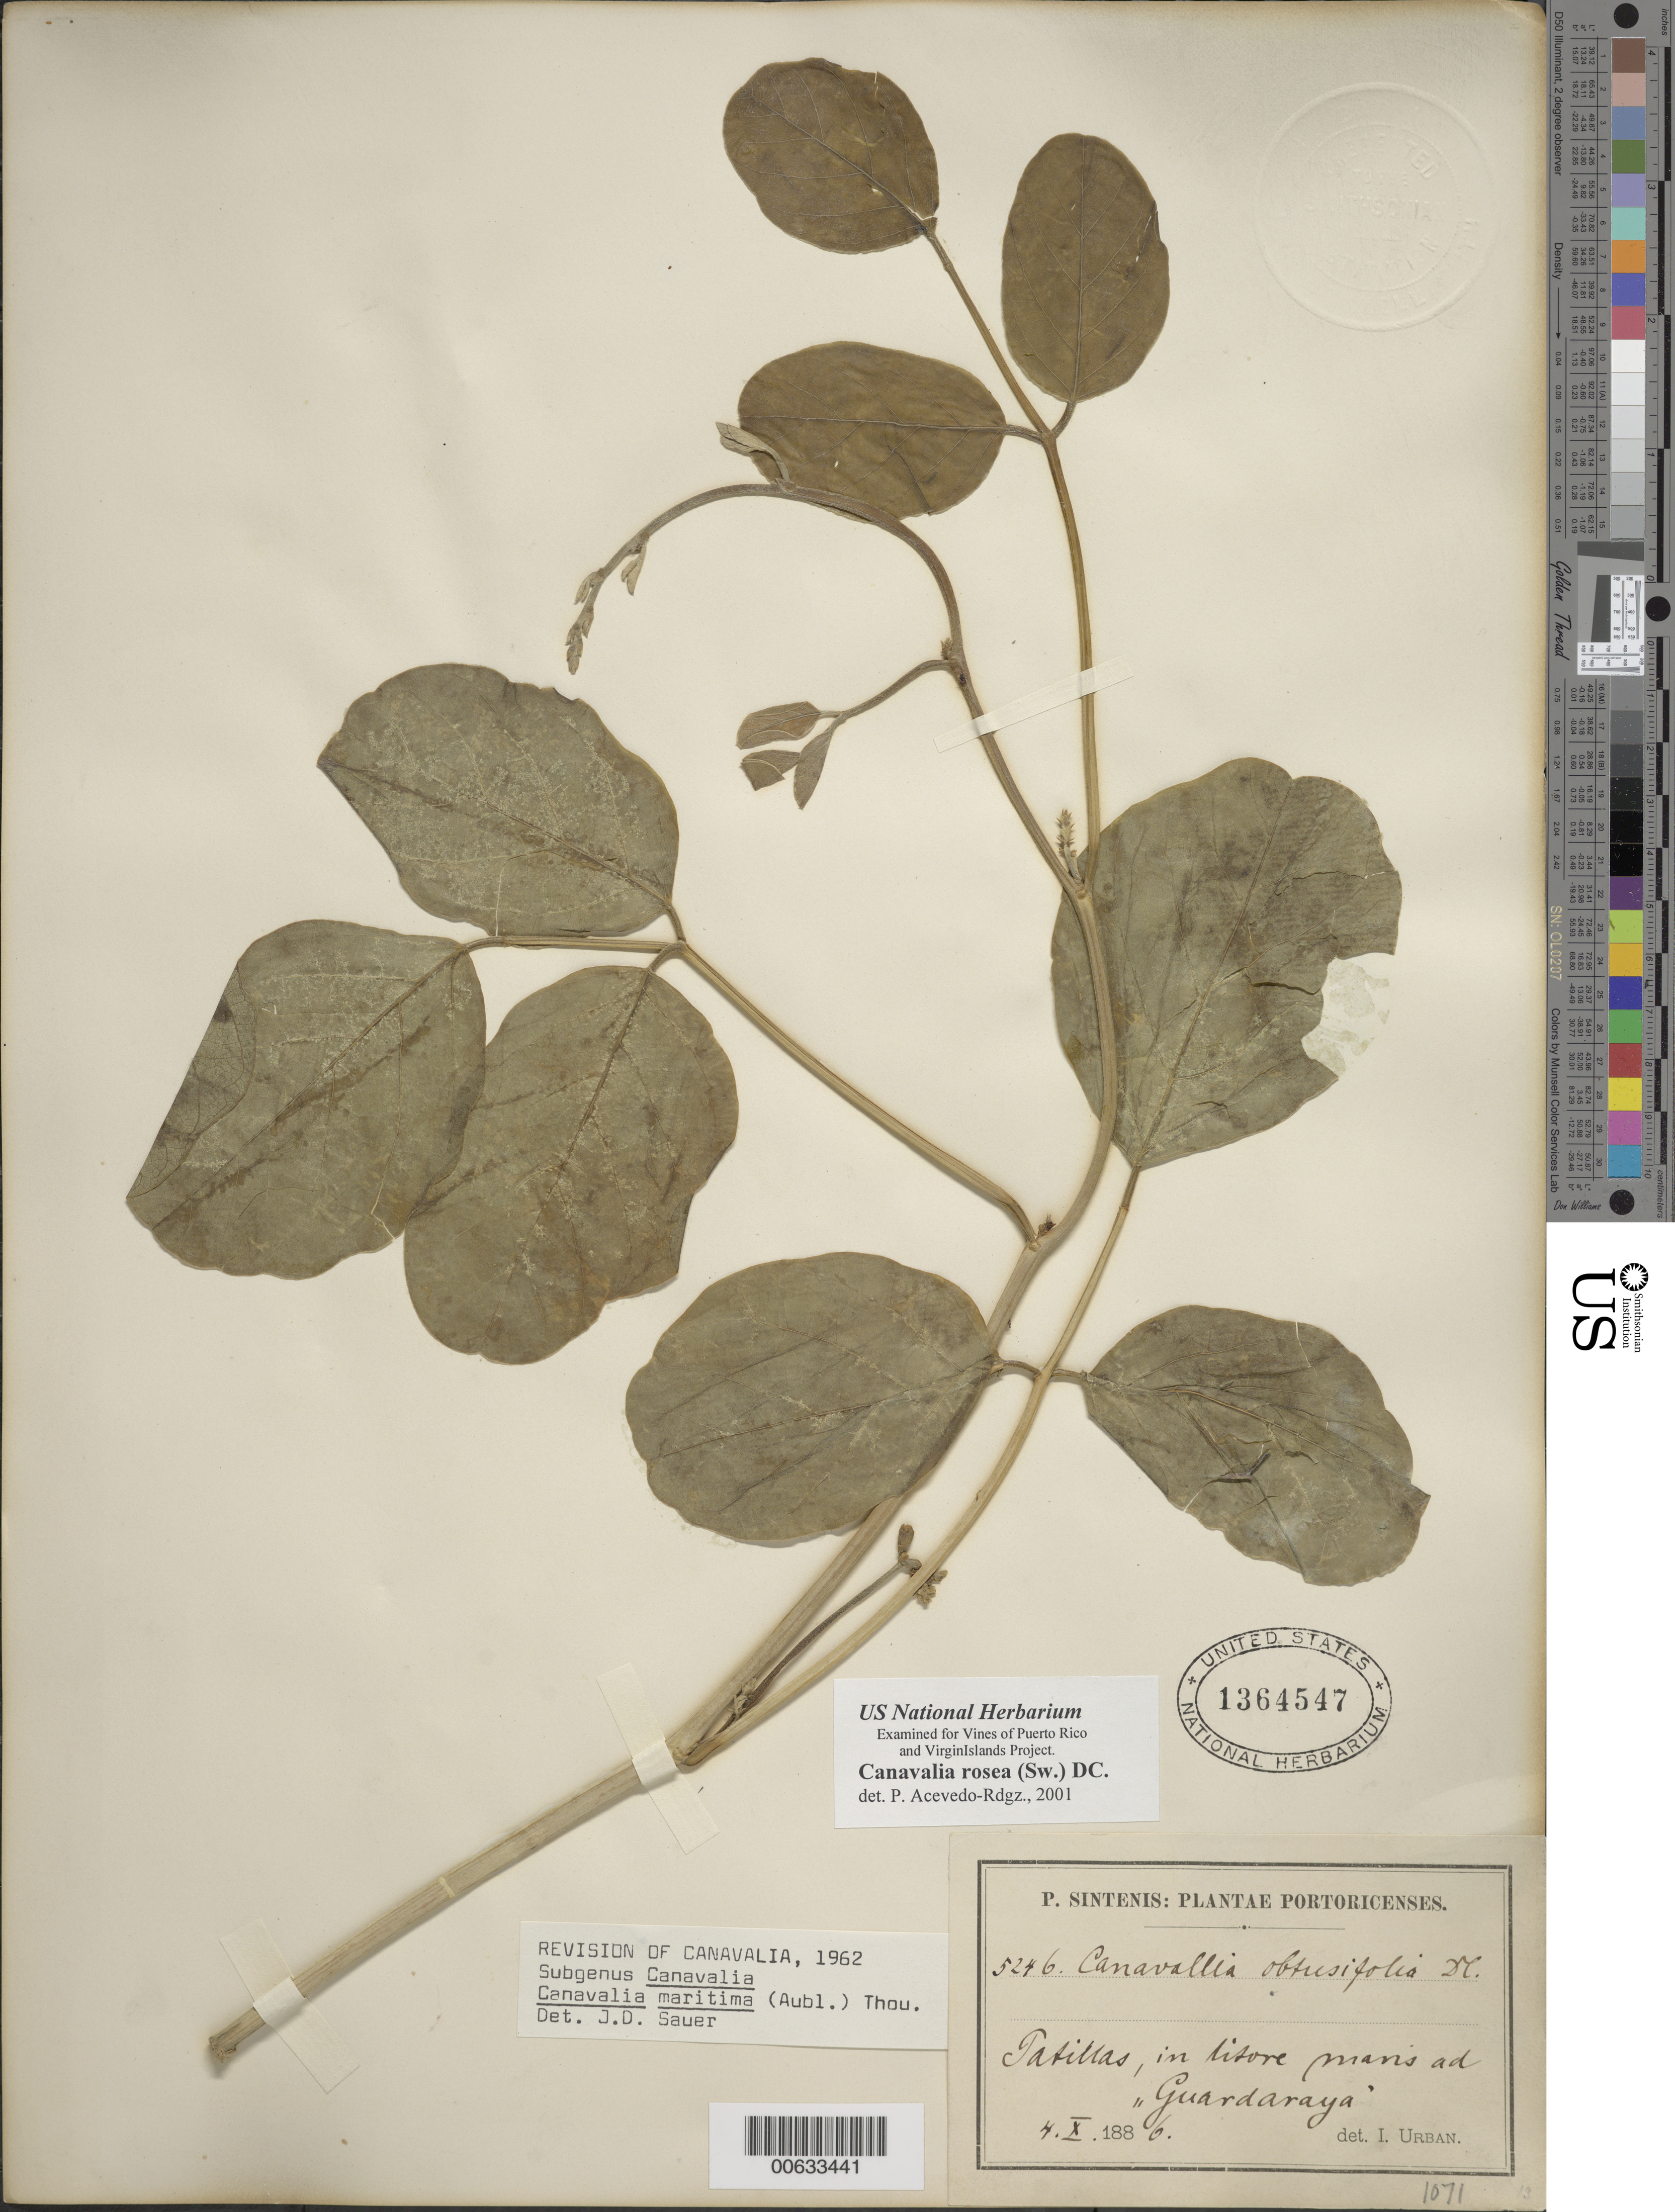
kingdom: Plantae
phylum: Tracheophyta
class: Magnoliopsida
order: Fabales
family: Fabaceae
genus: Canavalia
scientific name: Canavalia rosea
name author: (Sw.) DC.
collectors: P. Sintenis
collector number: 5246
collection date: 1886-10-04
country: Puerto Rico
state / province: Patillas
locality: Guardaraya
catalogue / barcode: US 1364547